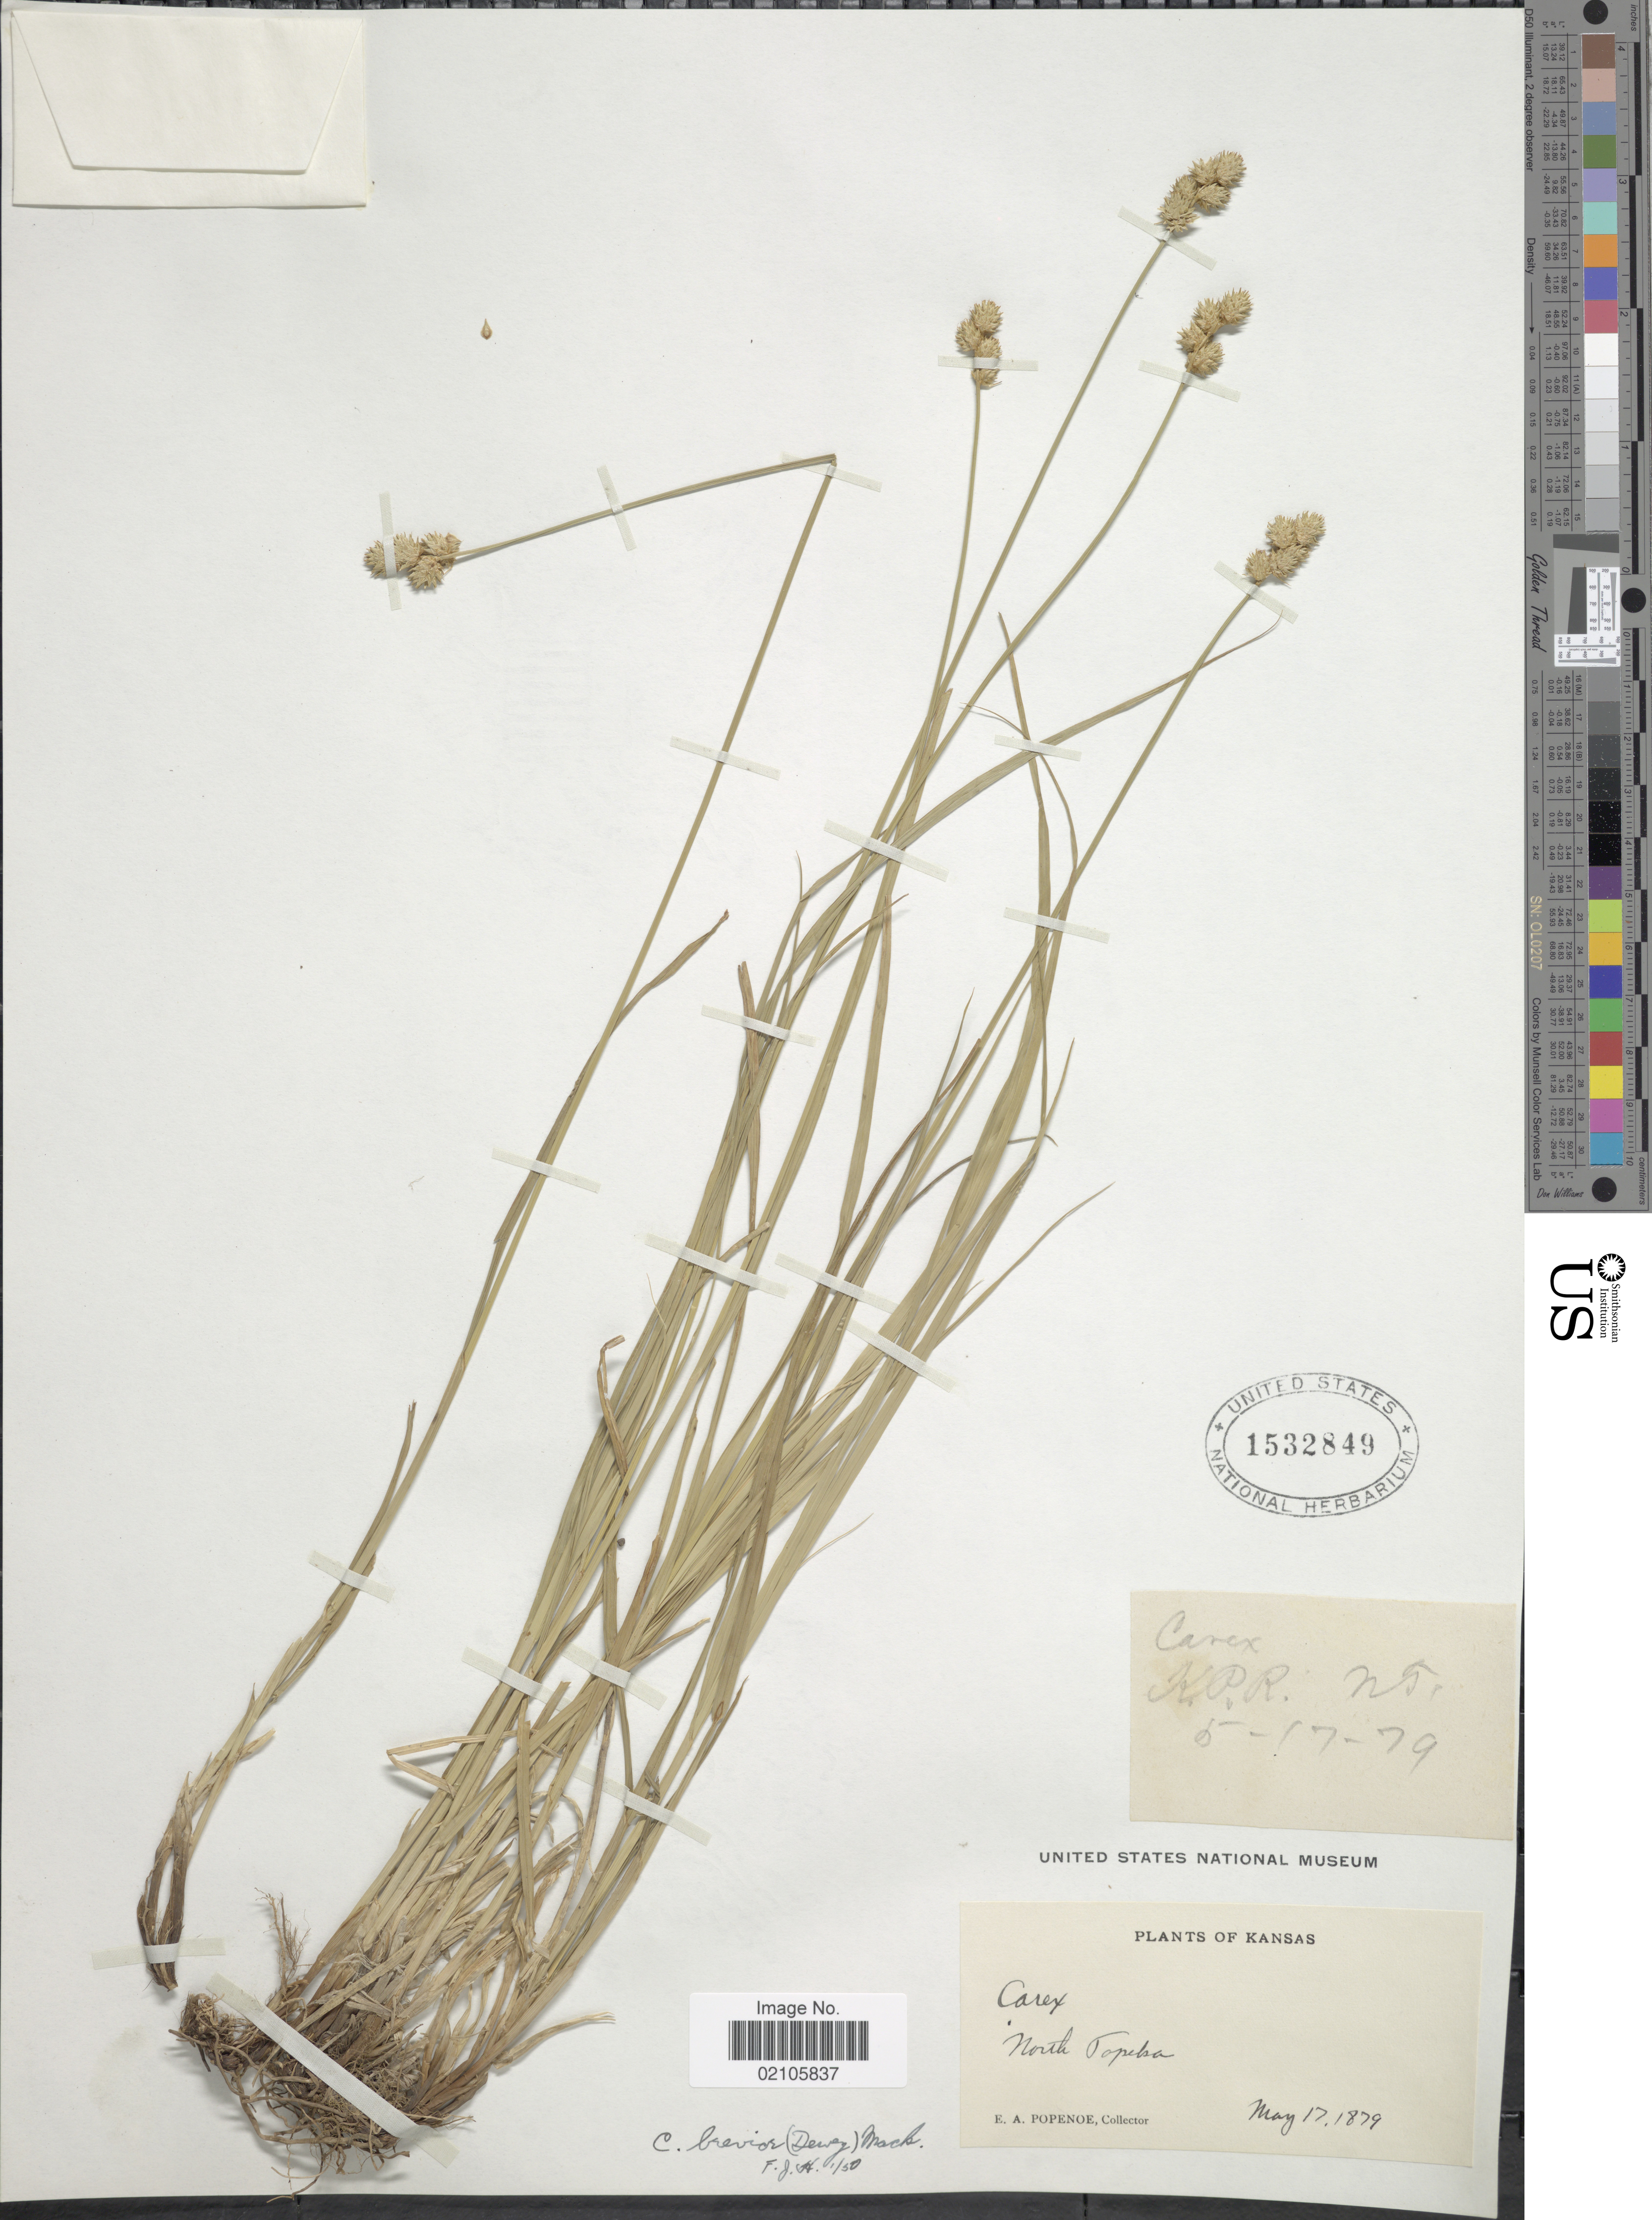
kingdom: Plantae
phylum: Tracheophyta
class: Liliopsida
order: Poales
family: Cyperaceae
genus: Carex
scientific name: Carex brevior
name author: (Dewey) Mack. ex Lunell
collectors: E. A. Popenoe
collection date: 1879-05-17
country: United States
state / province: Kansas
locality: North Topeka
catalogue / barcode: US 1532849